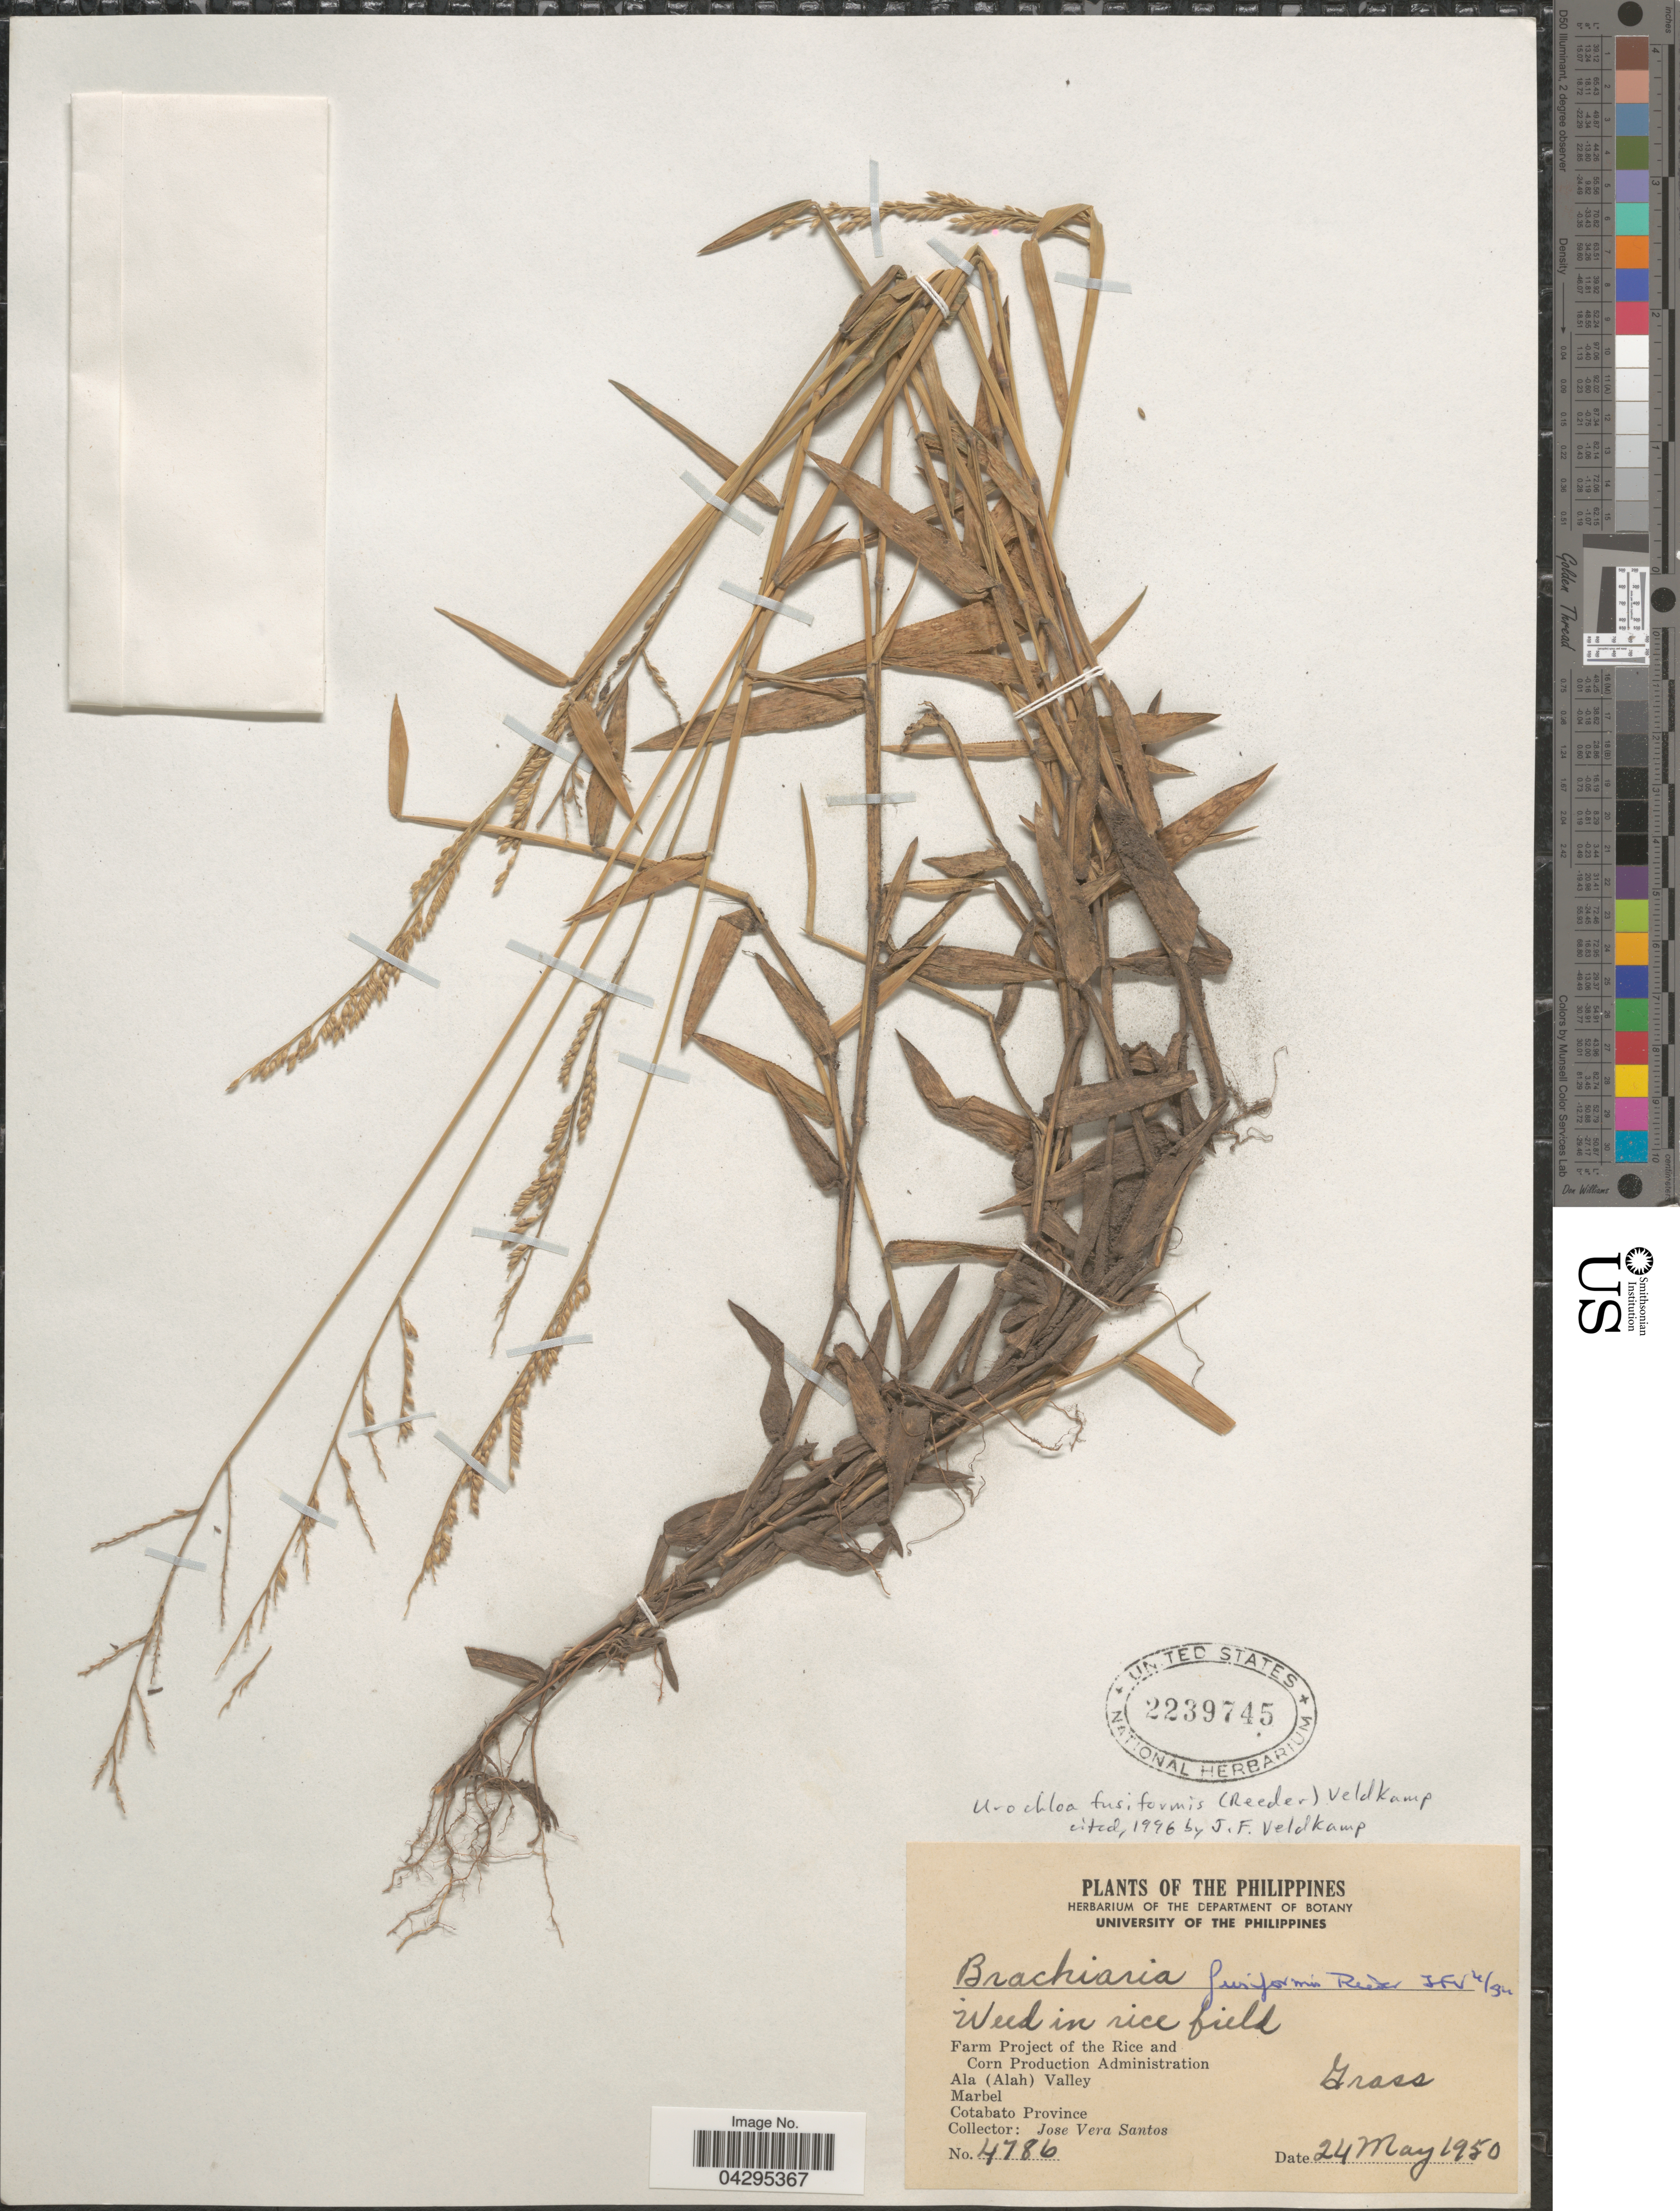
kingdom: Plantae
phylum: Tracheophyta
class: Liliopsida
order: Poales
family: Poaceae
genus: Urochloa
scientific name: Urochloa fusiformis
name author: (Reeder) Veldkamp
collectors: J. Santos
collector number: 4786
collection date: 1950-05-24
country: Philippines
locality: Ala (Alah) Valley. Marbel. Cotabato Province.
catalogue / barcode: US 2239745